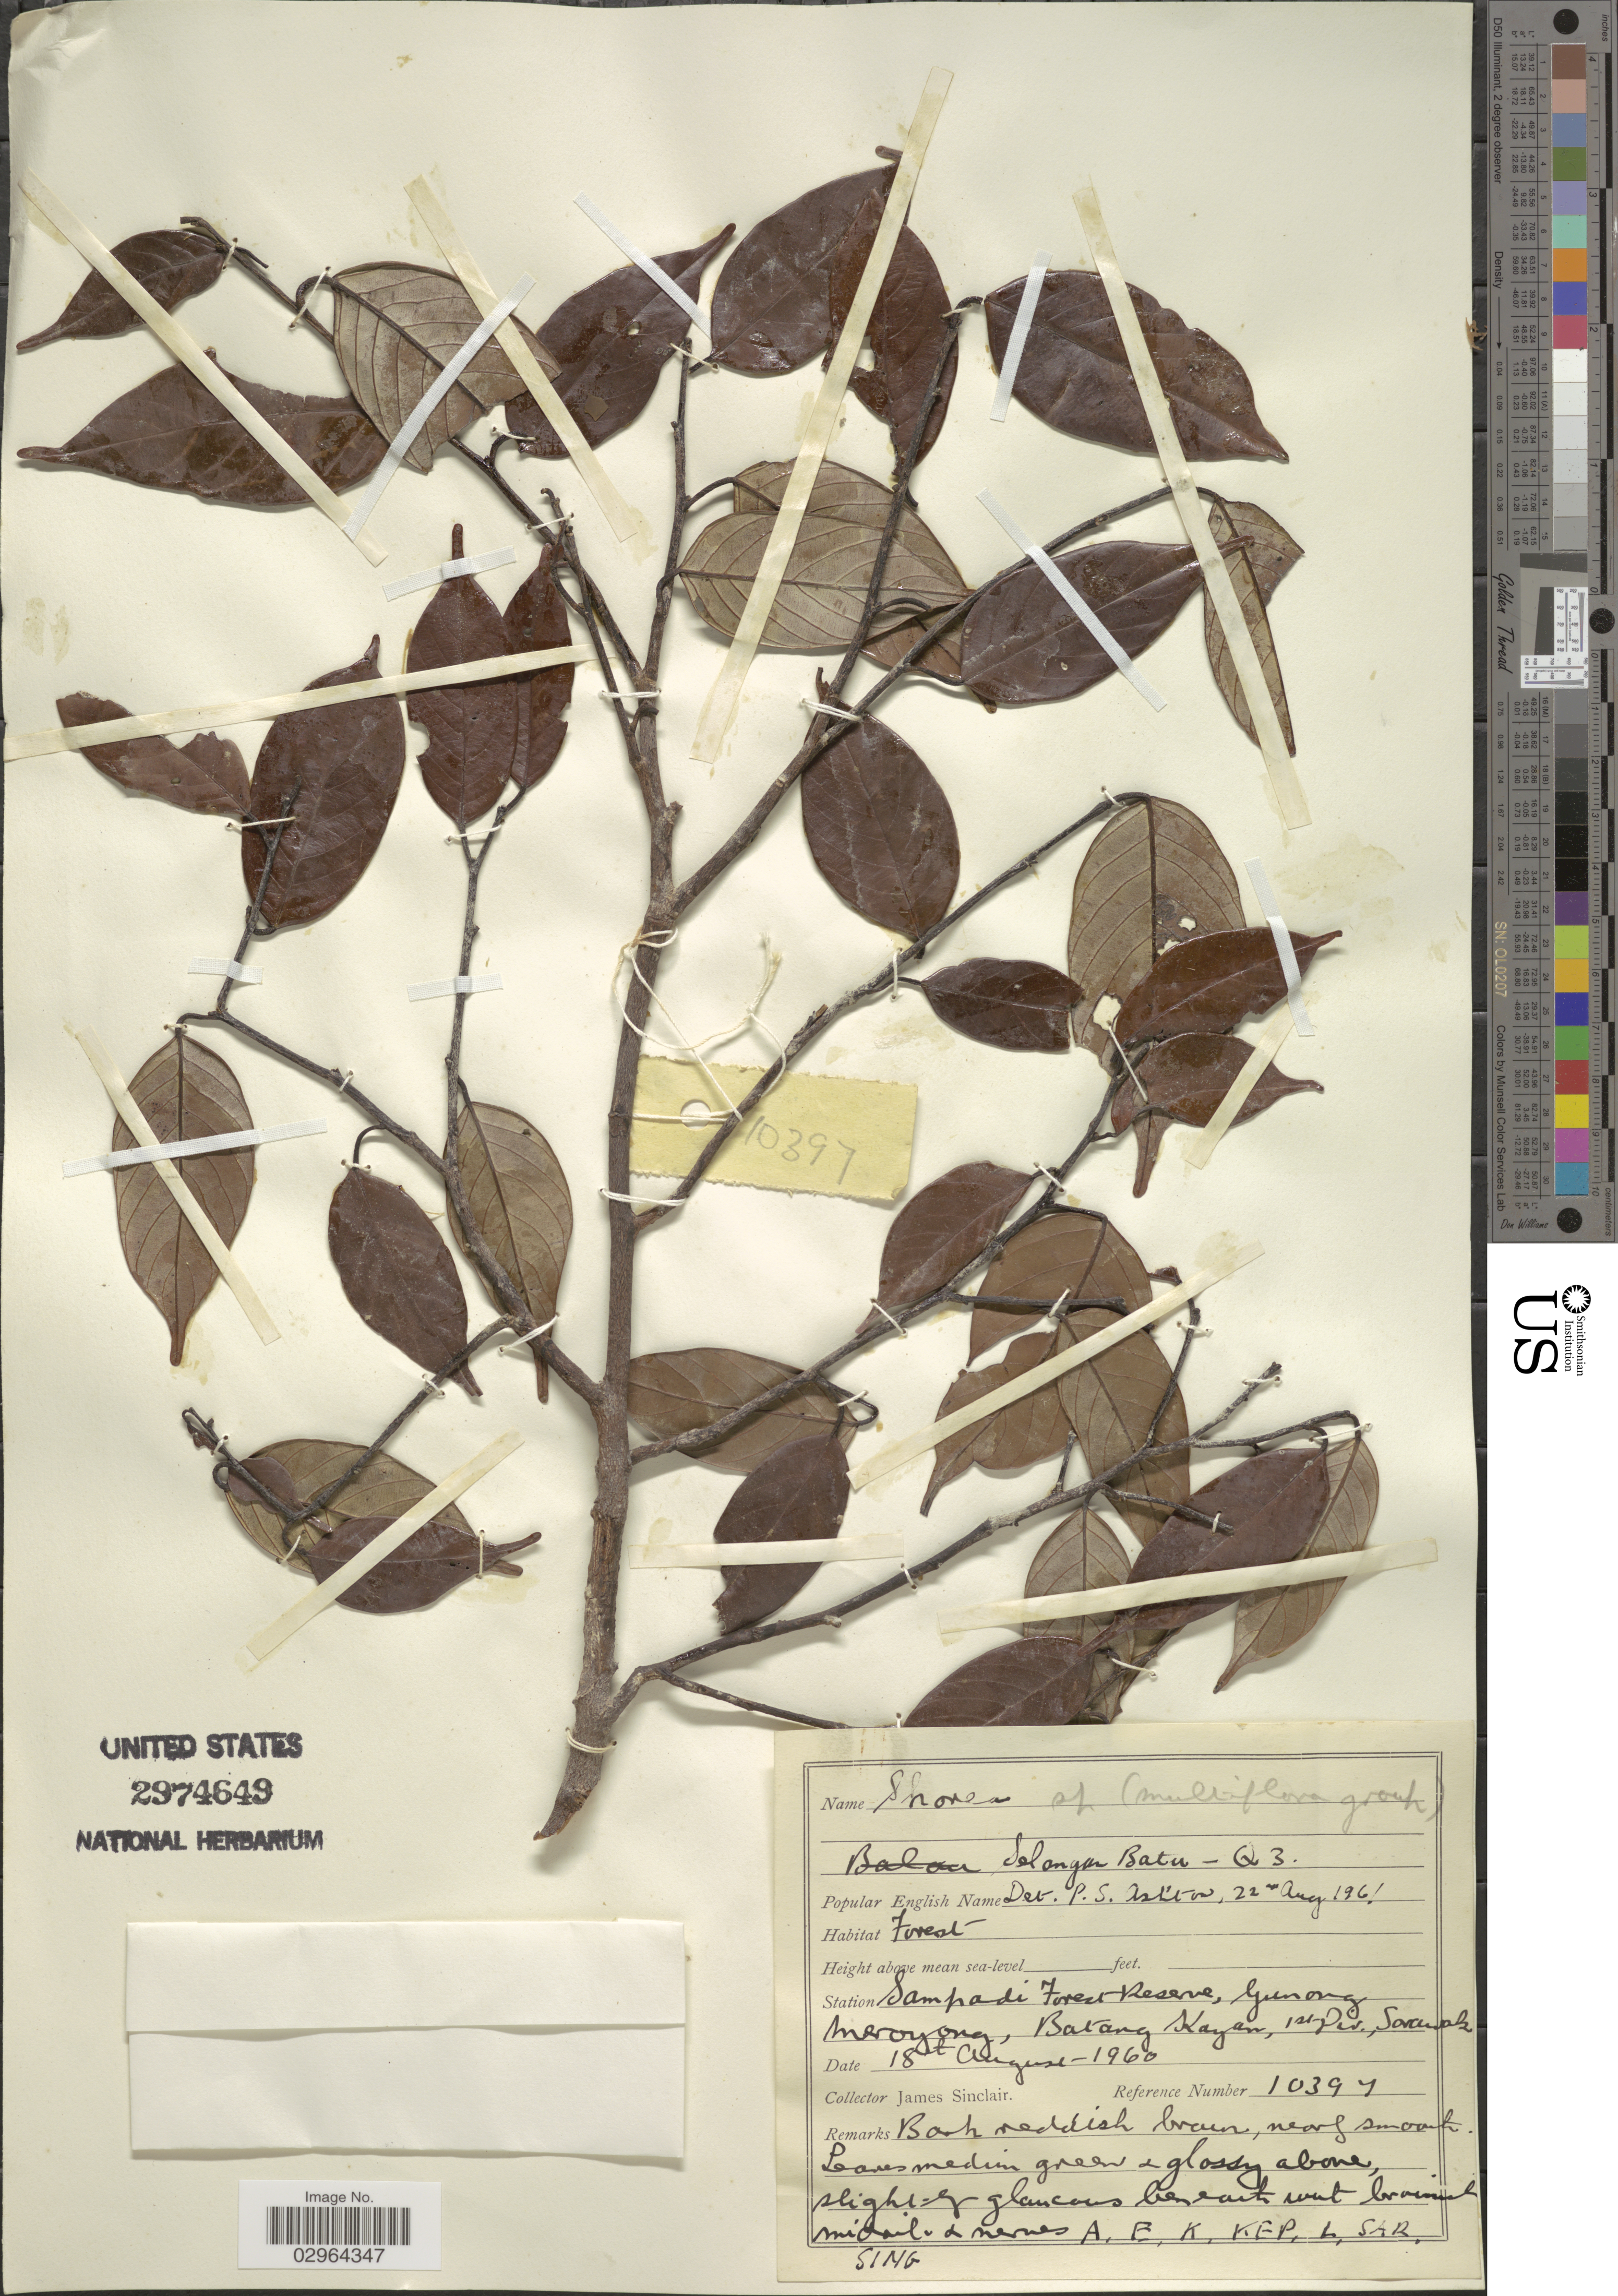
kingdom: Plantae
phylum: Tracheophyta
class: Magnoliopsida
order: Malvales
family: Dipterocarpaceae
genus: Shorea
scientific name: Shorea maxwelliana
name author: King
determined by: Ashton, P. S.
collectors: J. Sinclair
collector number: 10397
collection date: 1960-08-18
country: Malaysia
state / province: Sarawak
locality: Station Sampadi Forest Reserve, Gunong Meroyong, Batang Kayan, 1st Div.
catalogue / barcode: US 2974649